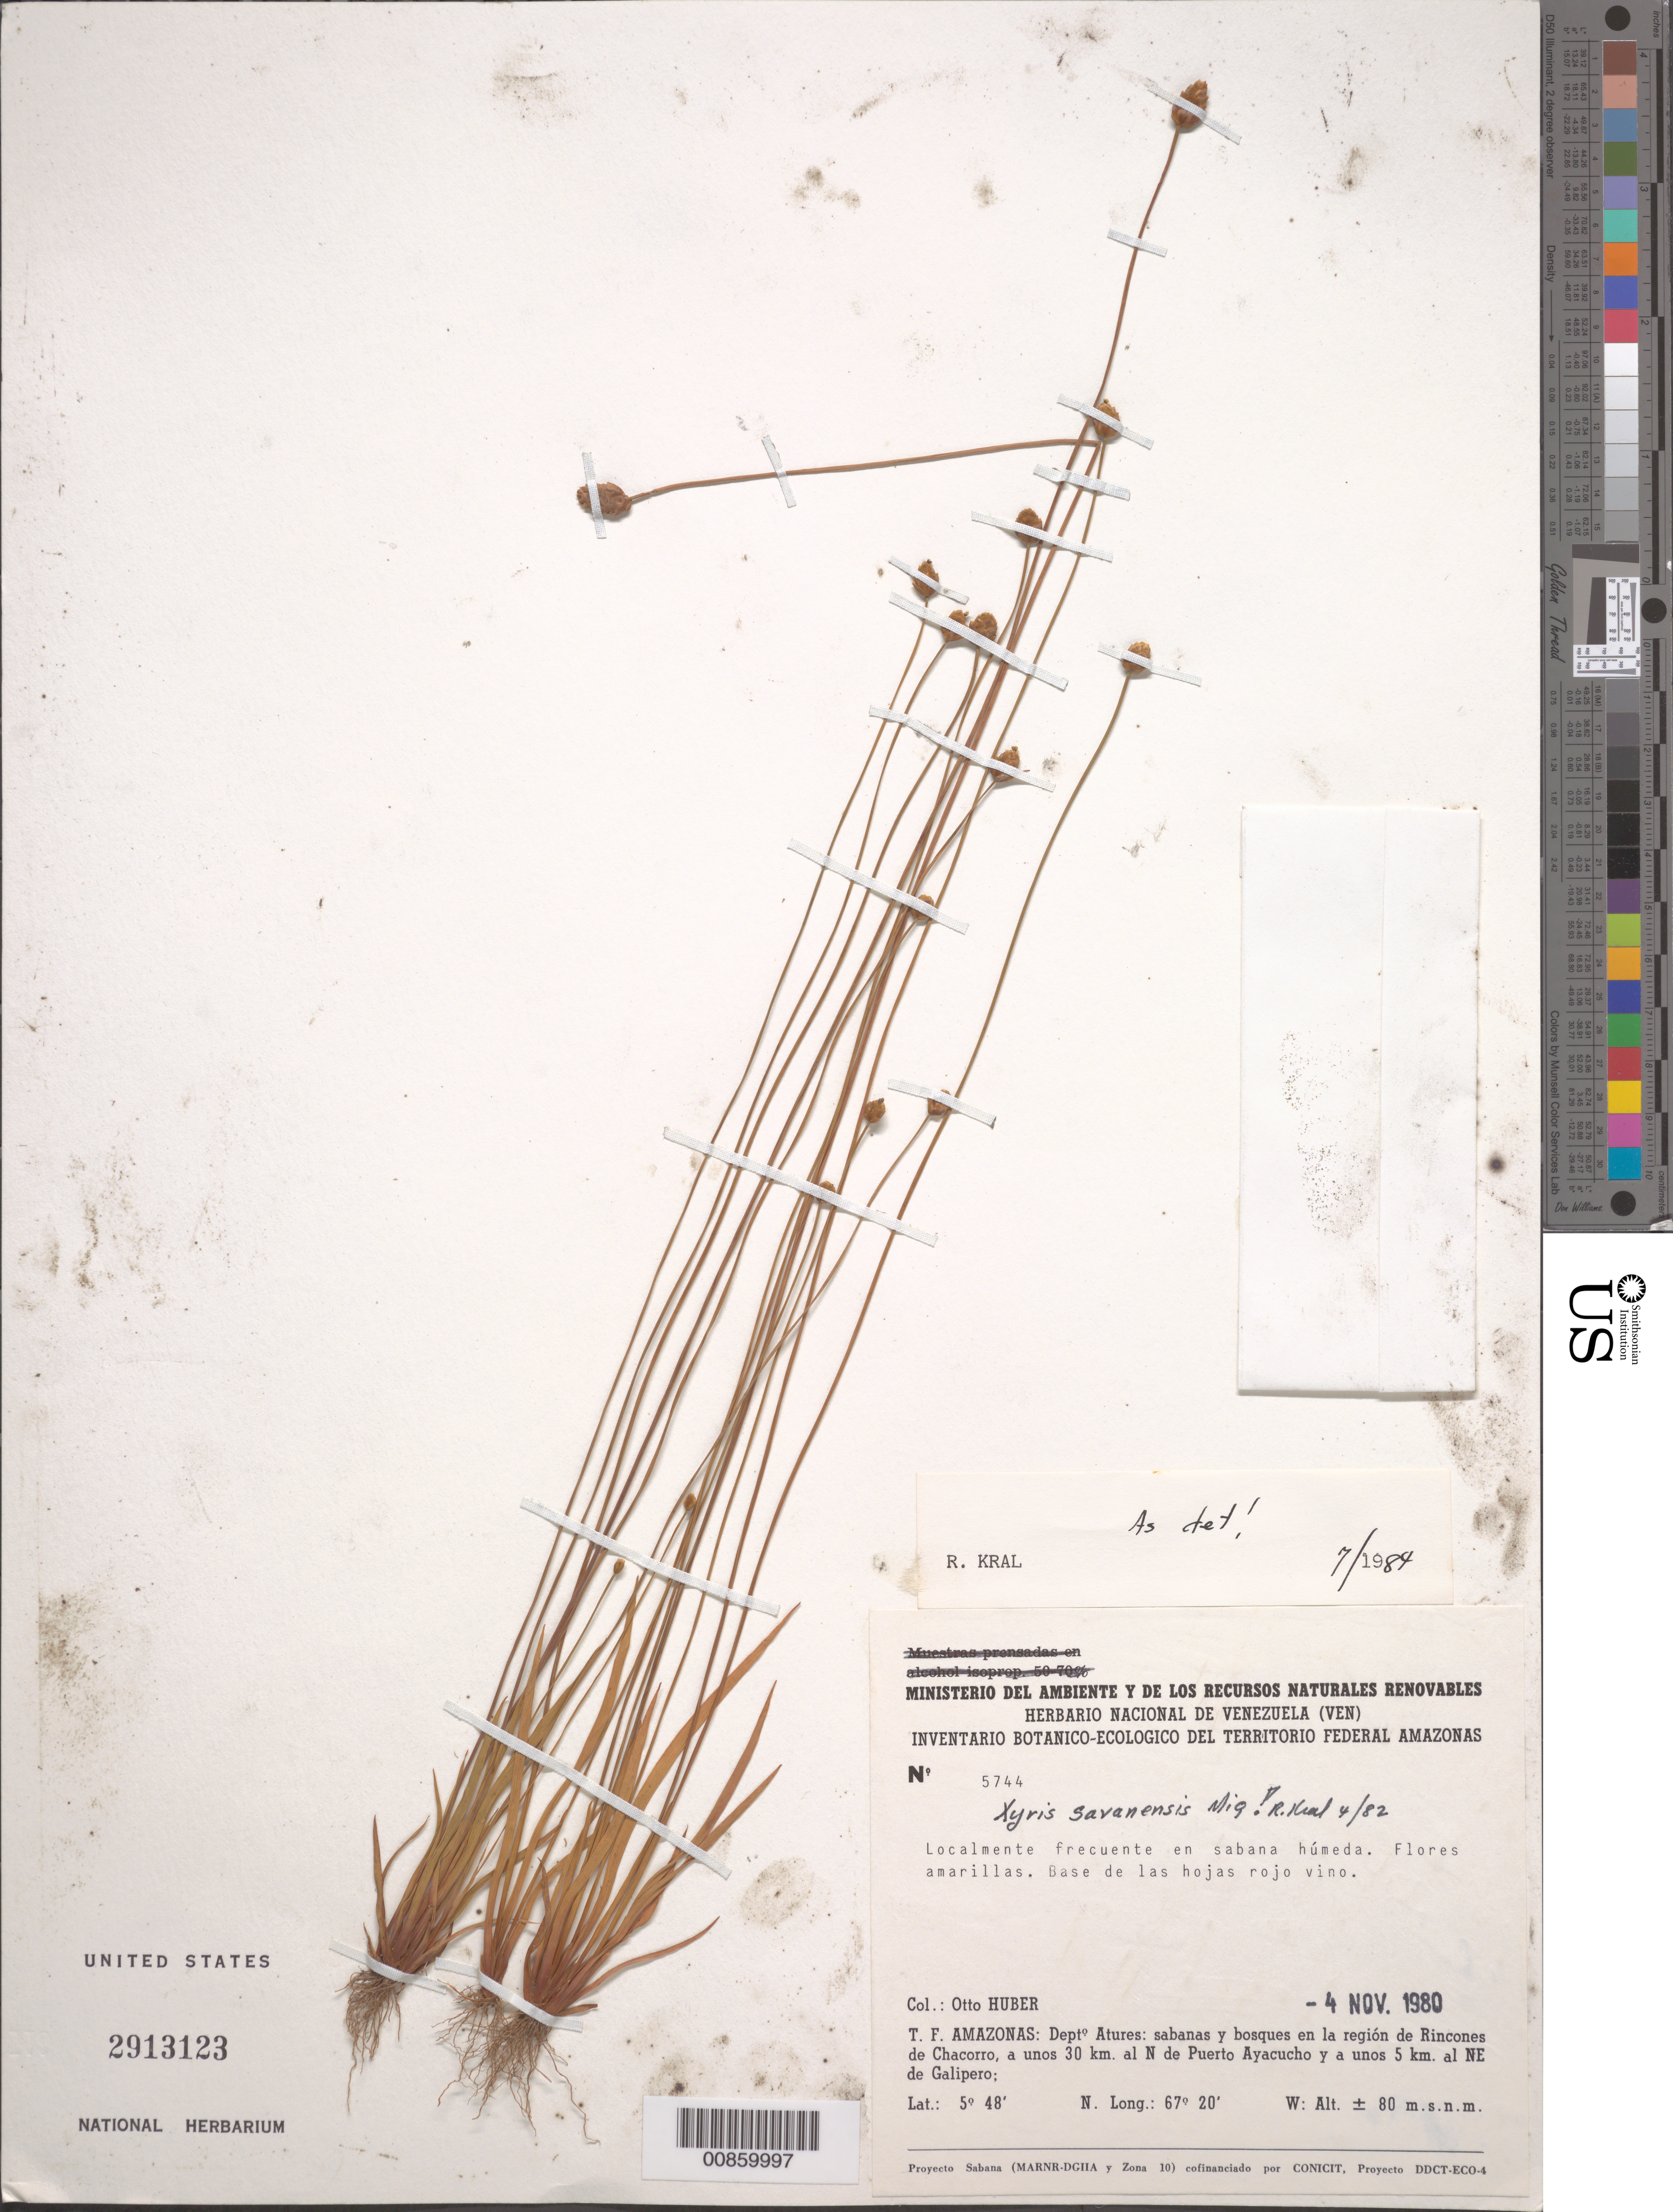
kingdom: Plantae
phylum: Tracheophyta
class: Liliopsida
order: Poales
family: Xyridaceae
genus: Xyris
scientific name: Xyris savanensis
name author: Miq.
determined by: Kral, Robert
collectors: O. Huber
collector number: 5744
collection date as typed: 4-Nov-80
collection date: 1980-11-04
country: Venezuela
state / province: Amazonas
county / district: Atures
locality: Rincones de Chacorro, 30 km N of Puerto Ayacucho, 5 km NE of Galipero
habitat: Sabanas húmedas; sabanas y bosques.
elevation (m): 80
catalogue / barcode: US 2913123